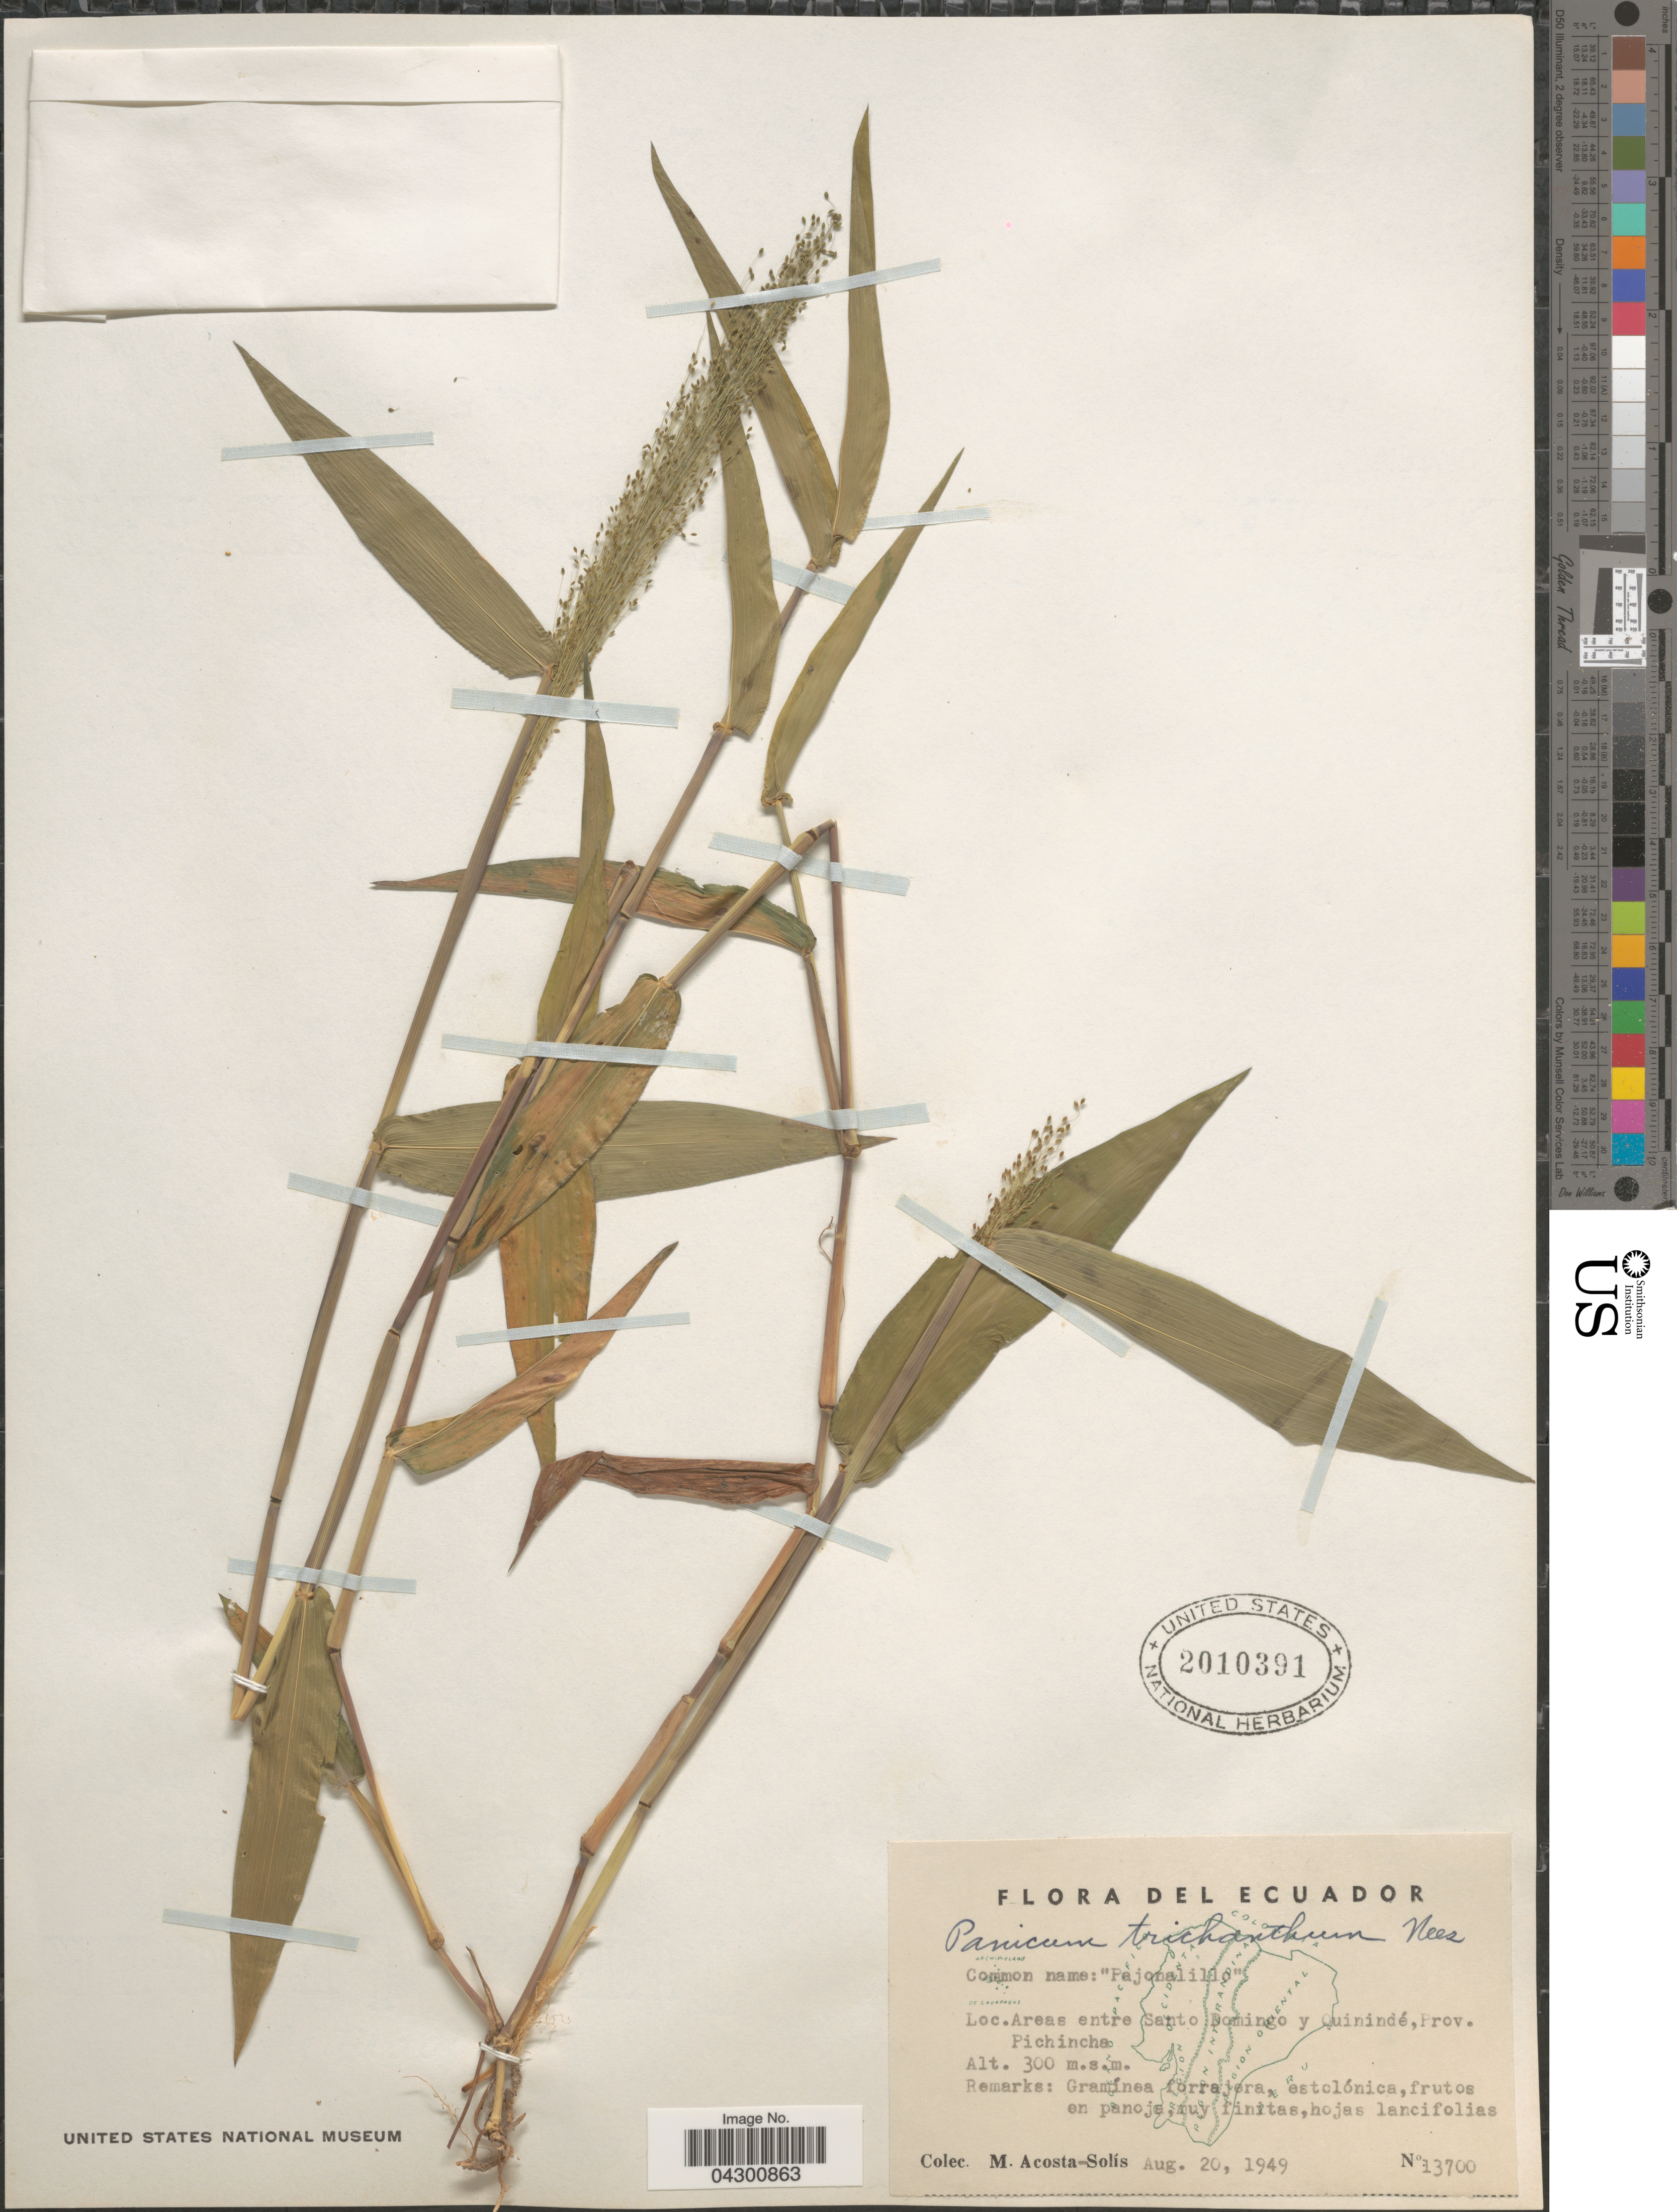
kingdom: Plantae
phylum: Tracheophyta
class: Liliopsida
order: Poales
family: Poaceae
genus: Panicum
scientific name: Panicum trichanthum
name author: Nees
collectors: M. Acosta Solis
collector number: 13700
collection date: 1949-08-20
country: Ecuador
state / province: Pichincha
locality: Areas entre Santo Domingo y Quinindé.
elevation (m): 300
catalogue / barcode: US 2010391